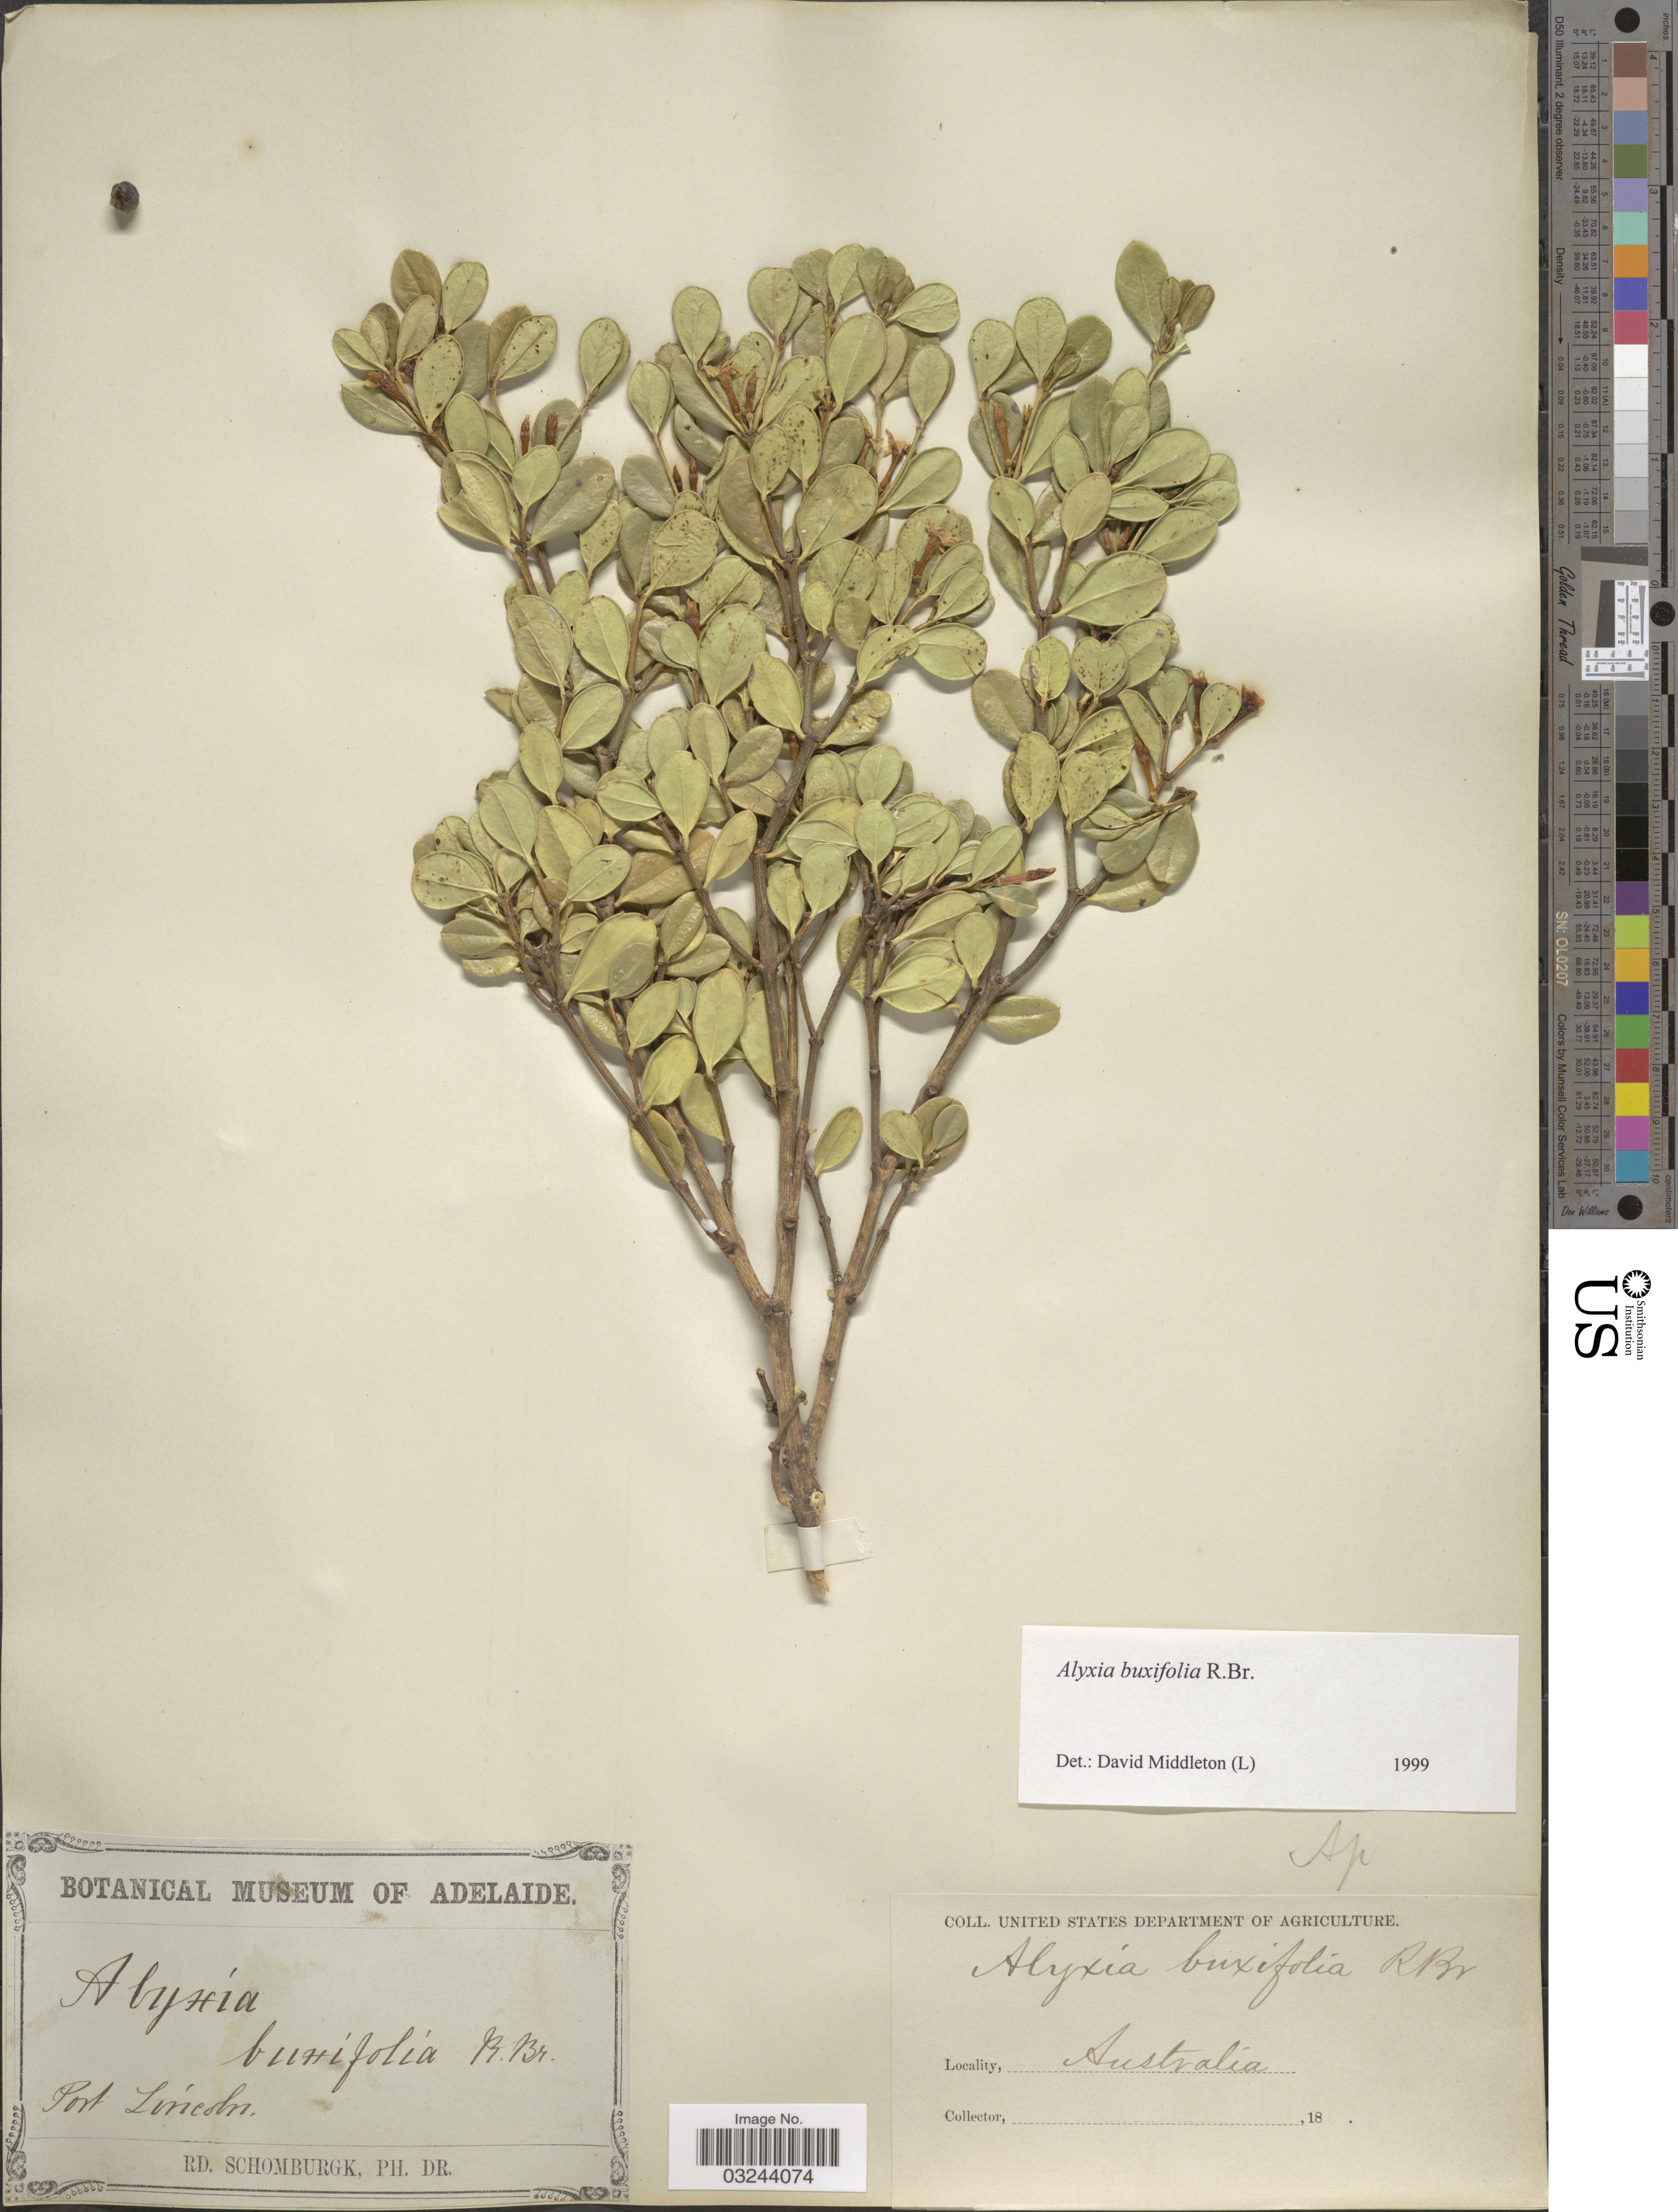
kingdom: Plantae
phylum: Tracheophyta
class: Magnoliopsida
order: Gentianales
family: Apocynaceae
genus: Alyxia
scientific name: Alyxia buxifolia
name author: R. Br.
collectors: M. R. Schomburgk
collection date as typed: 18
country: Australia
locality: Port Lincoln.